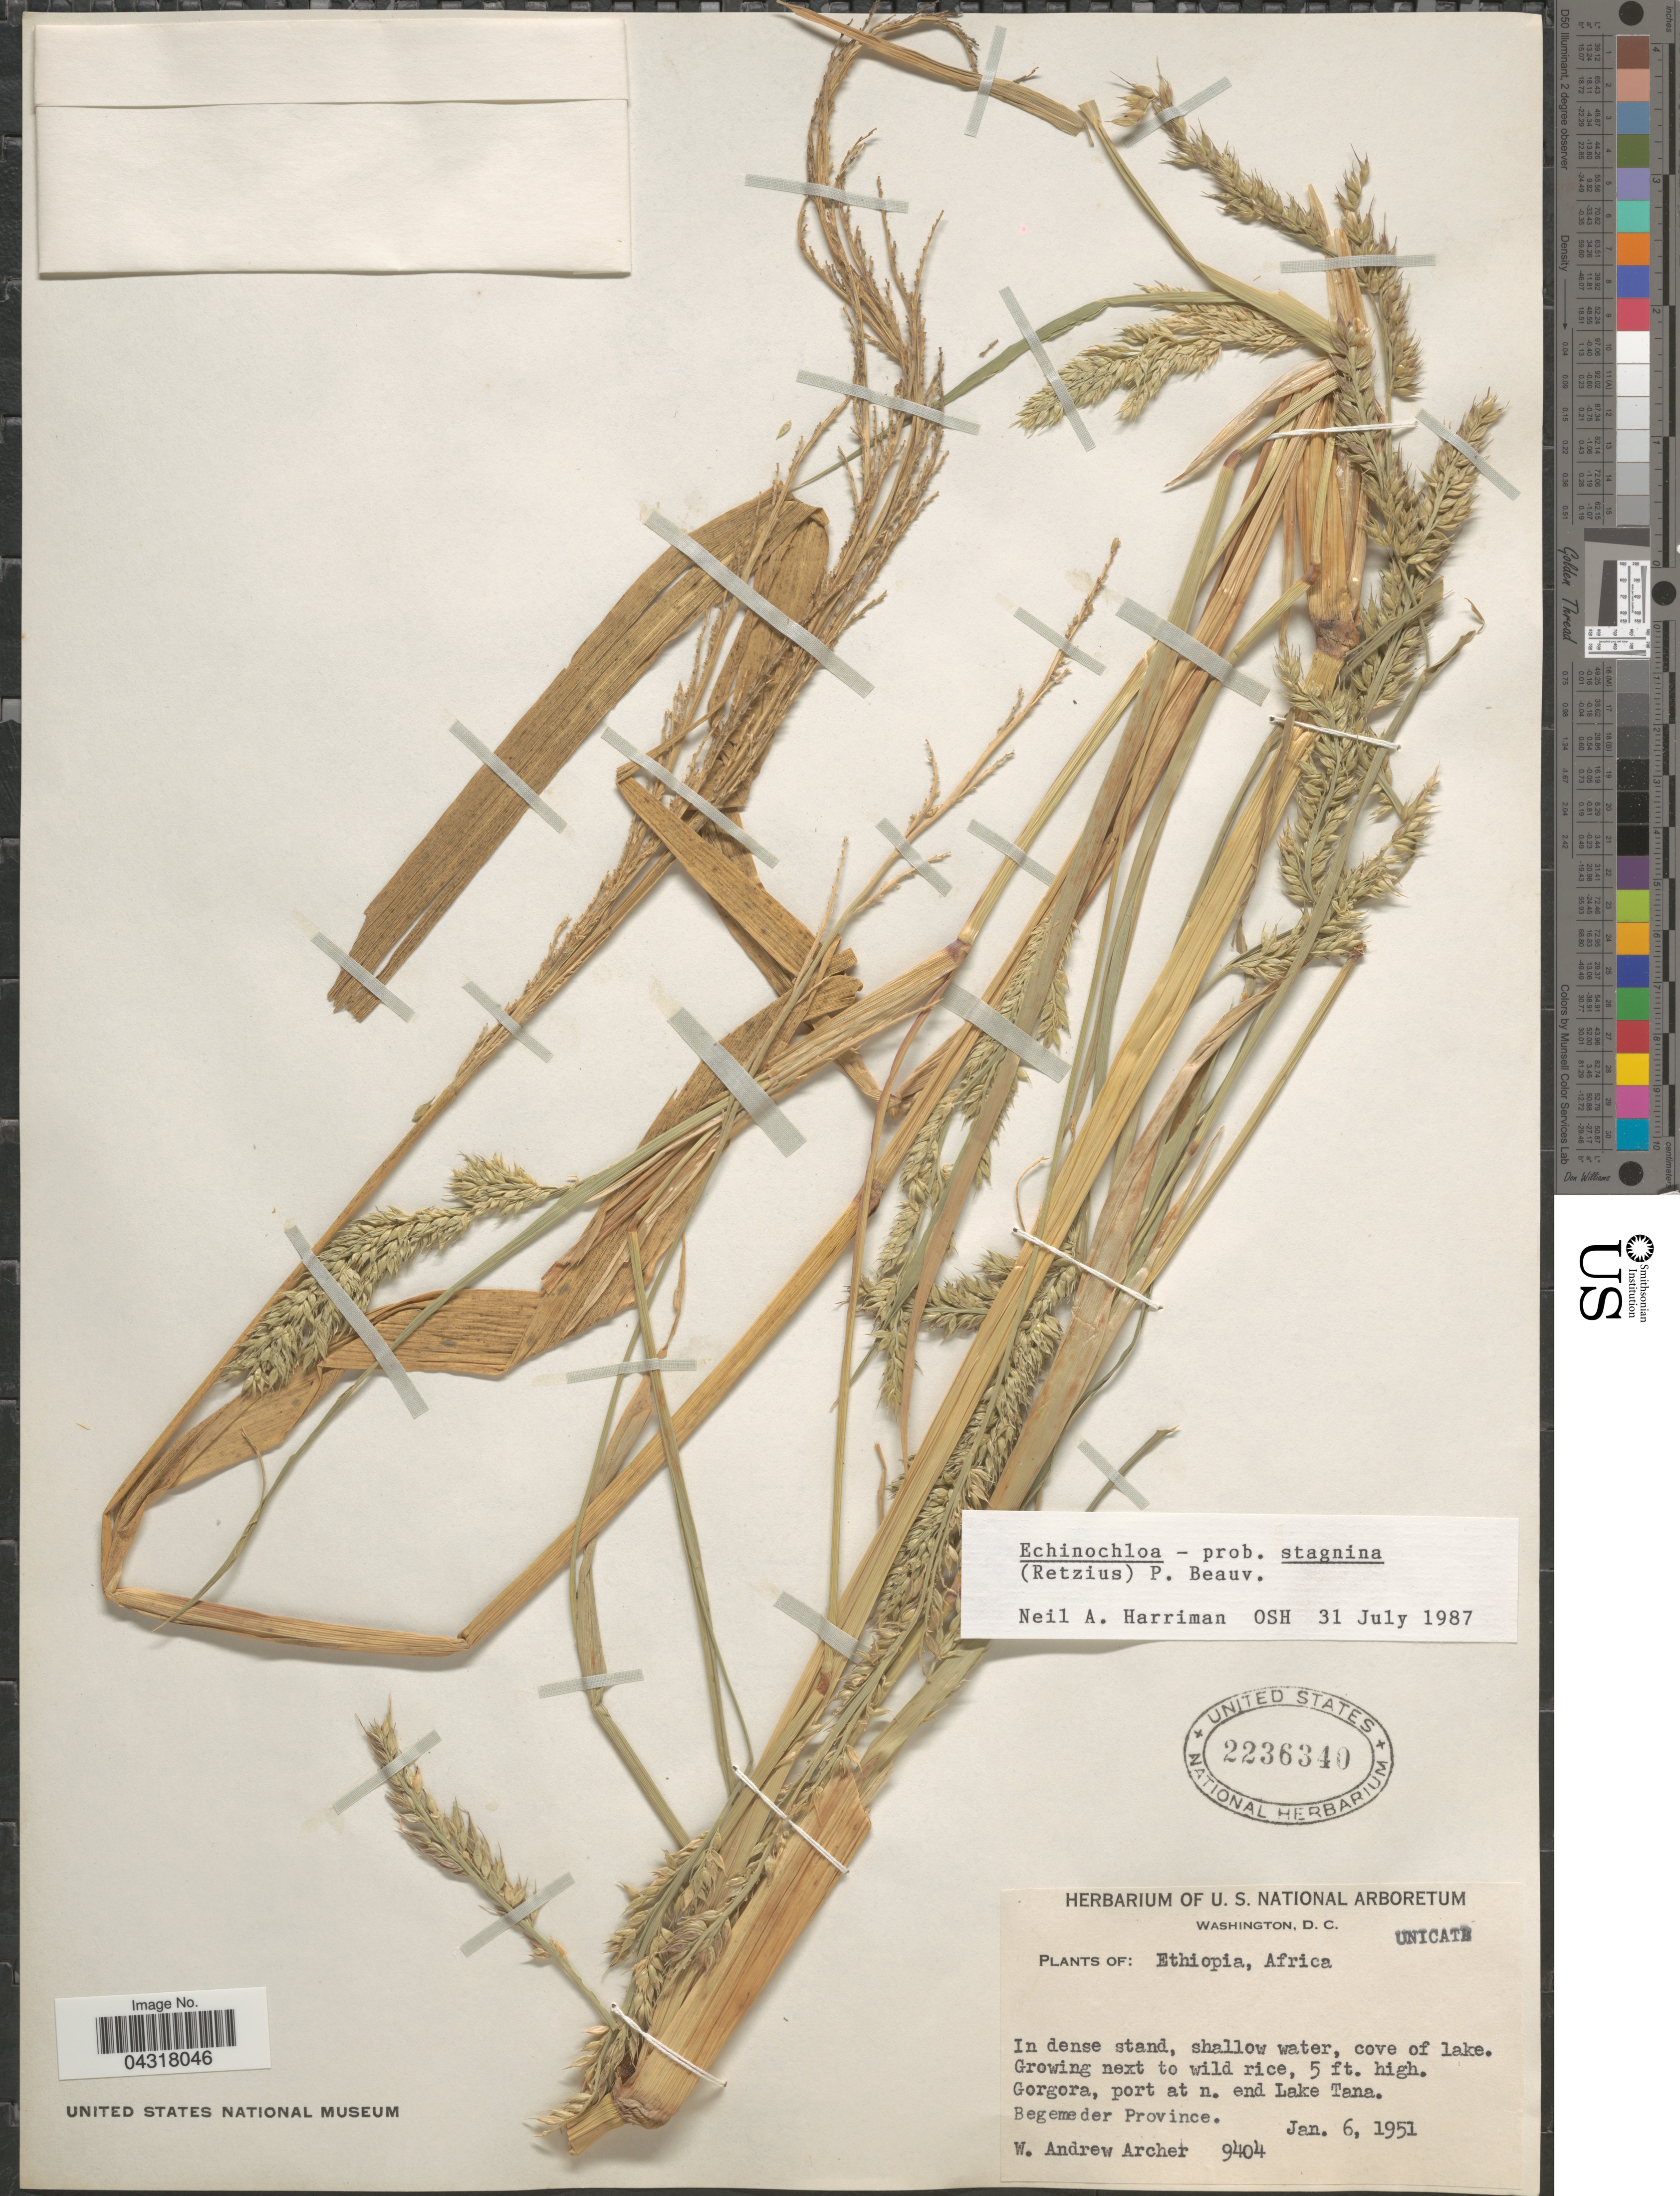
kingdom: Plantae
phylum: Tracheophyta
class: Liliopsida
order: Poales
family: Poaceae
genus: Echinochloa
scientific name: Echinochloa stagnina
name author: (Retz.) P. Beauv.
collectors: W. A. Archer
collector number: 9404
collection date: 1951-01-06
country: Ethiopia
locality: Gorgora, port at n. end Lake Tana. Begemeder Province.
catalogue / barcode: US 2236340